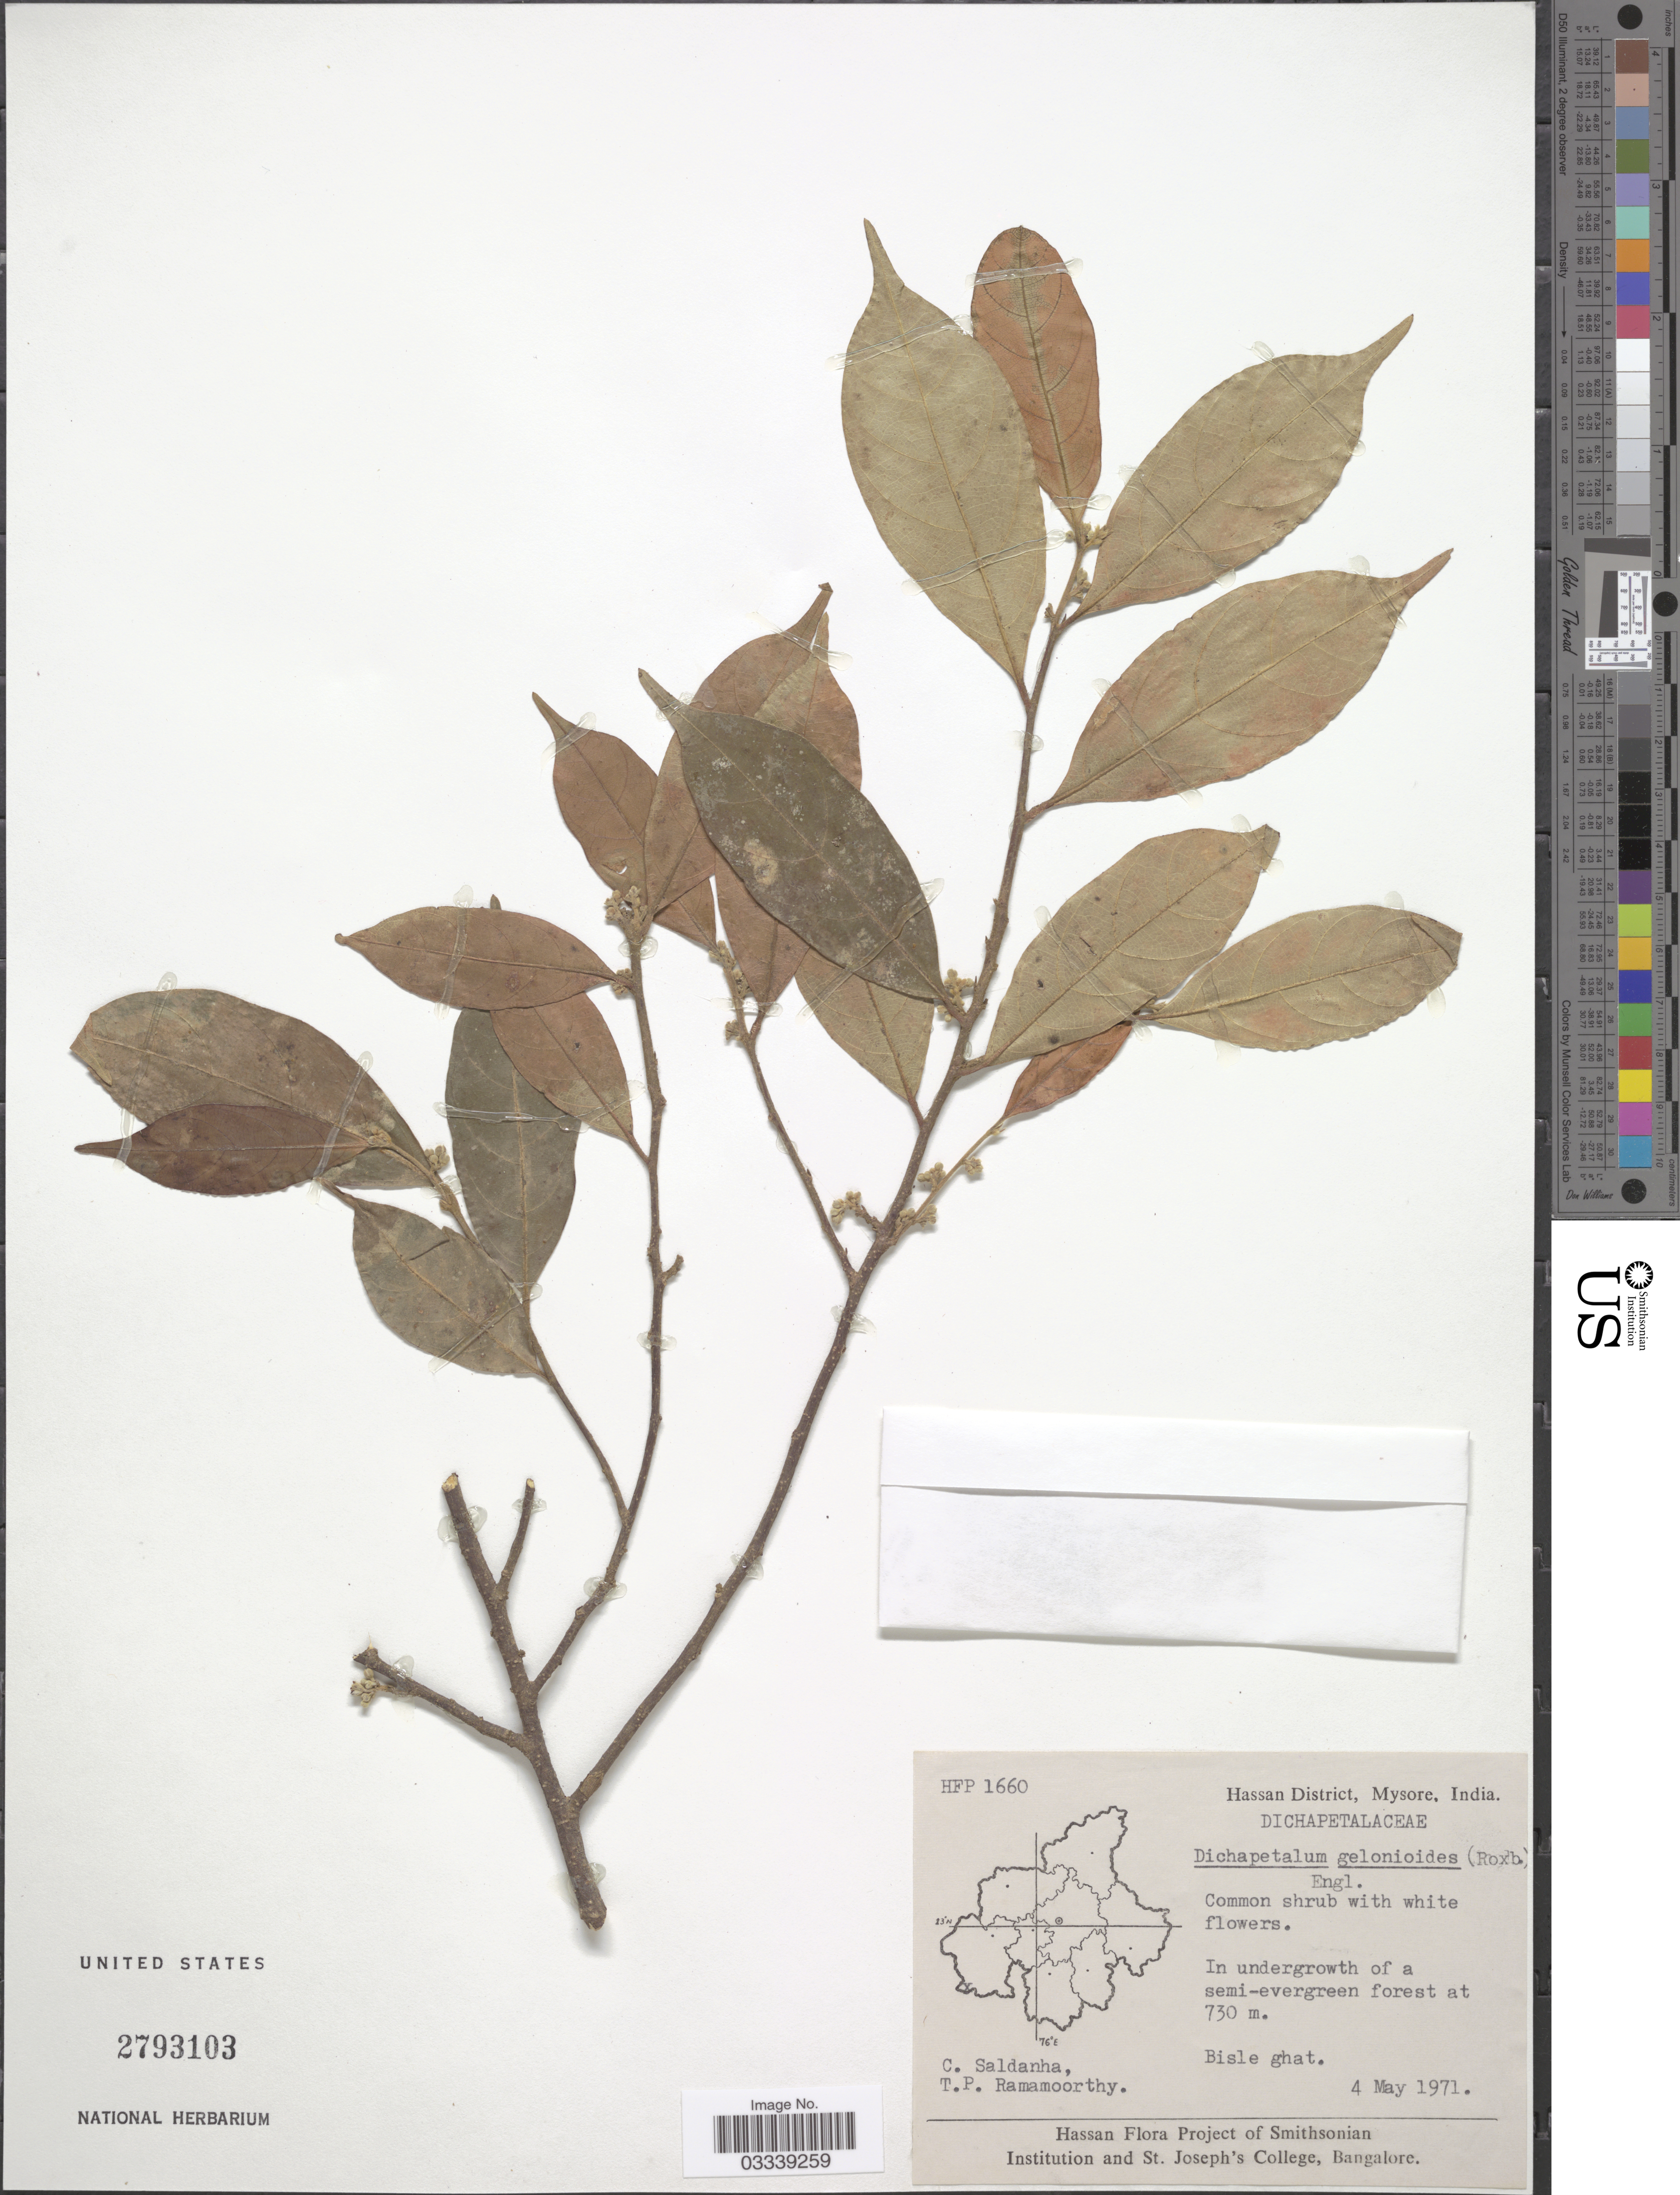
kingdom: Plantae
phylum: Tracheophyta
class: Magnoliopsida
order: Malpighiales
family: Dichapetalaceae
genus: Dichapetalum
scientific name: Dichapetalum gelonioides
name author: (Roxb.) Engl.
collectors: C. Saldanha & T. P. Ramamoorthy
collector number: HFP1660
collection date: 1971-05-04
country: India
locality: Hassan District, Mysore, Bisle ghat.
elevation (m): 730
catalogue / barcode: US 2793103